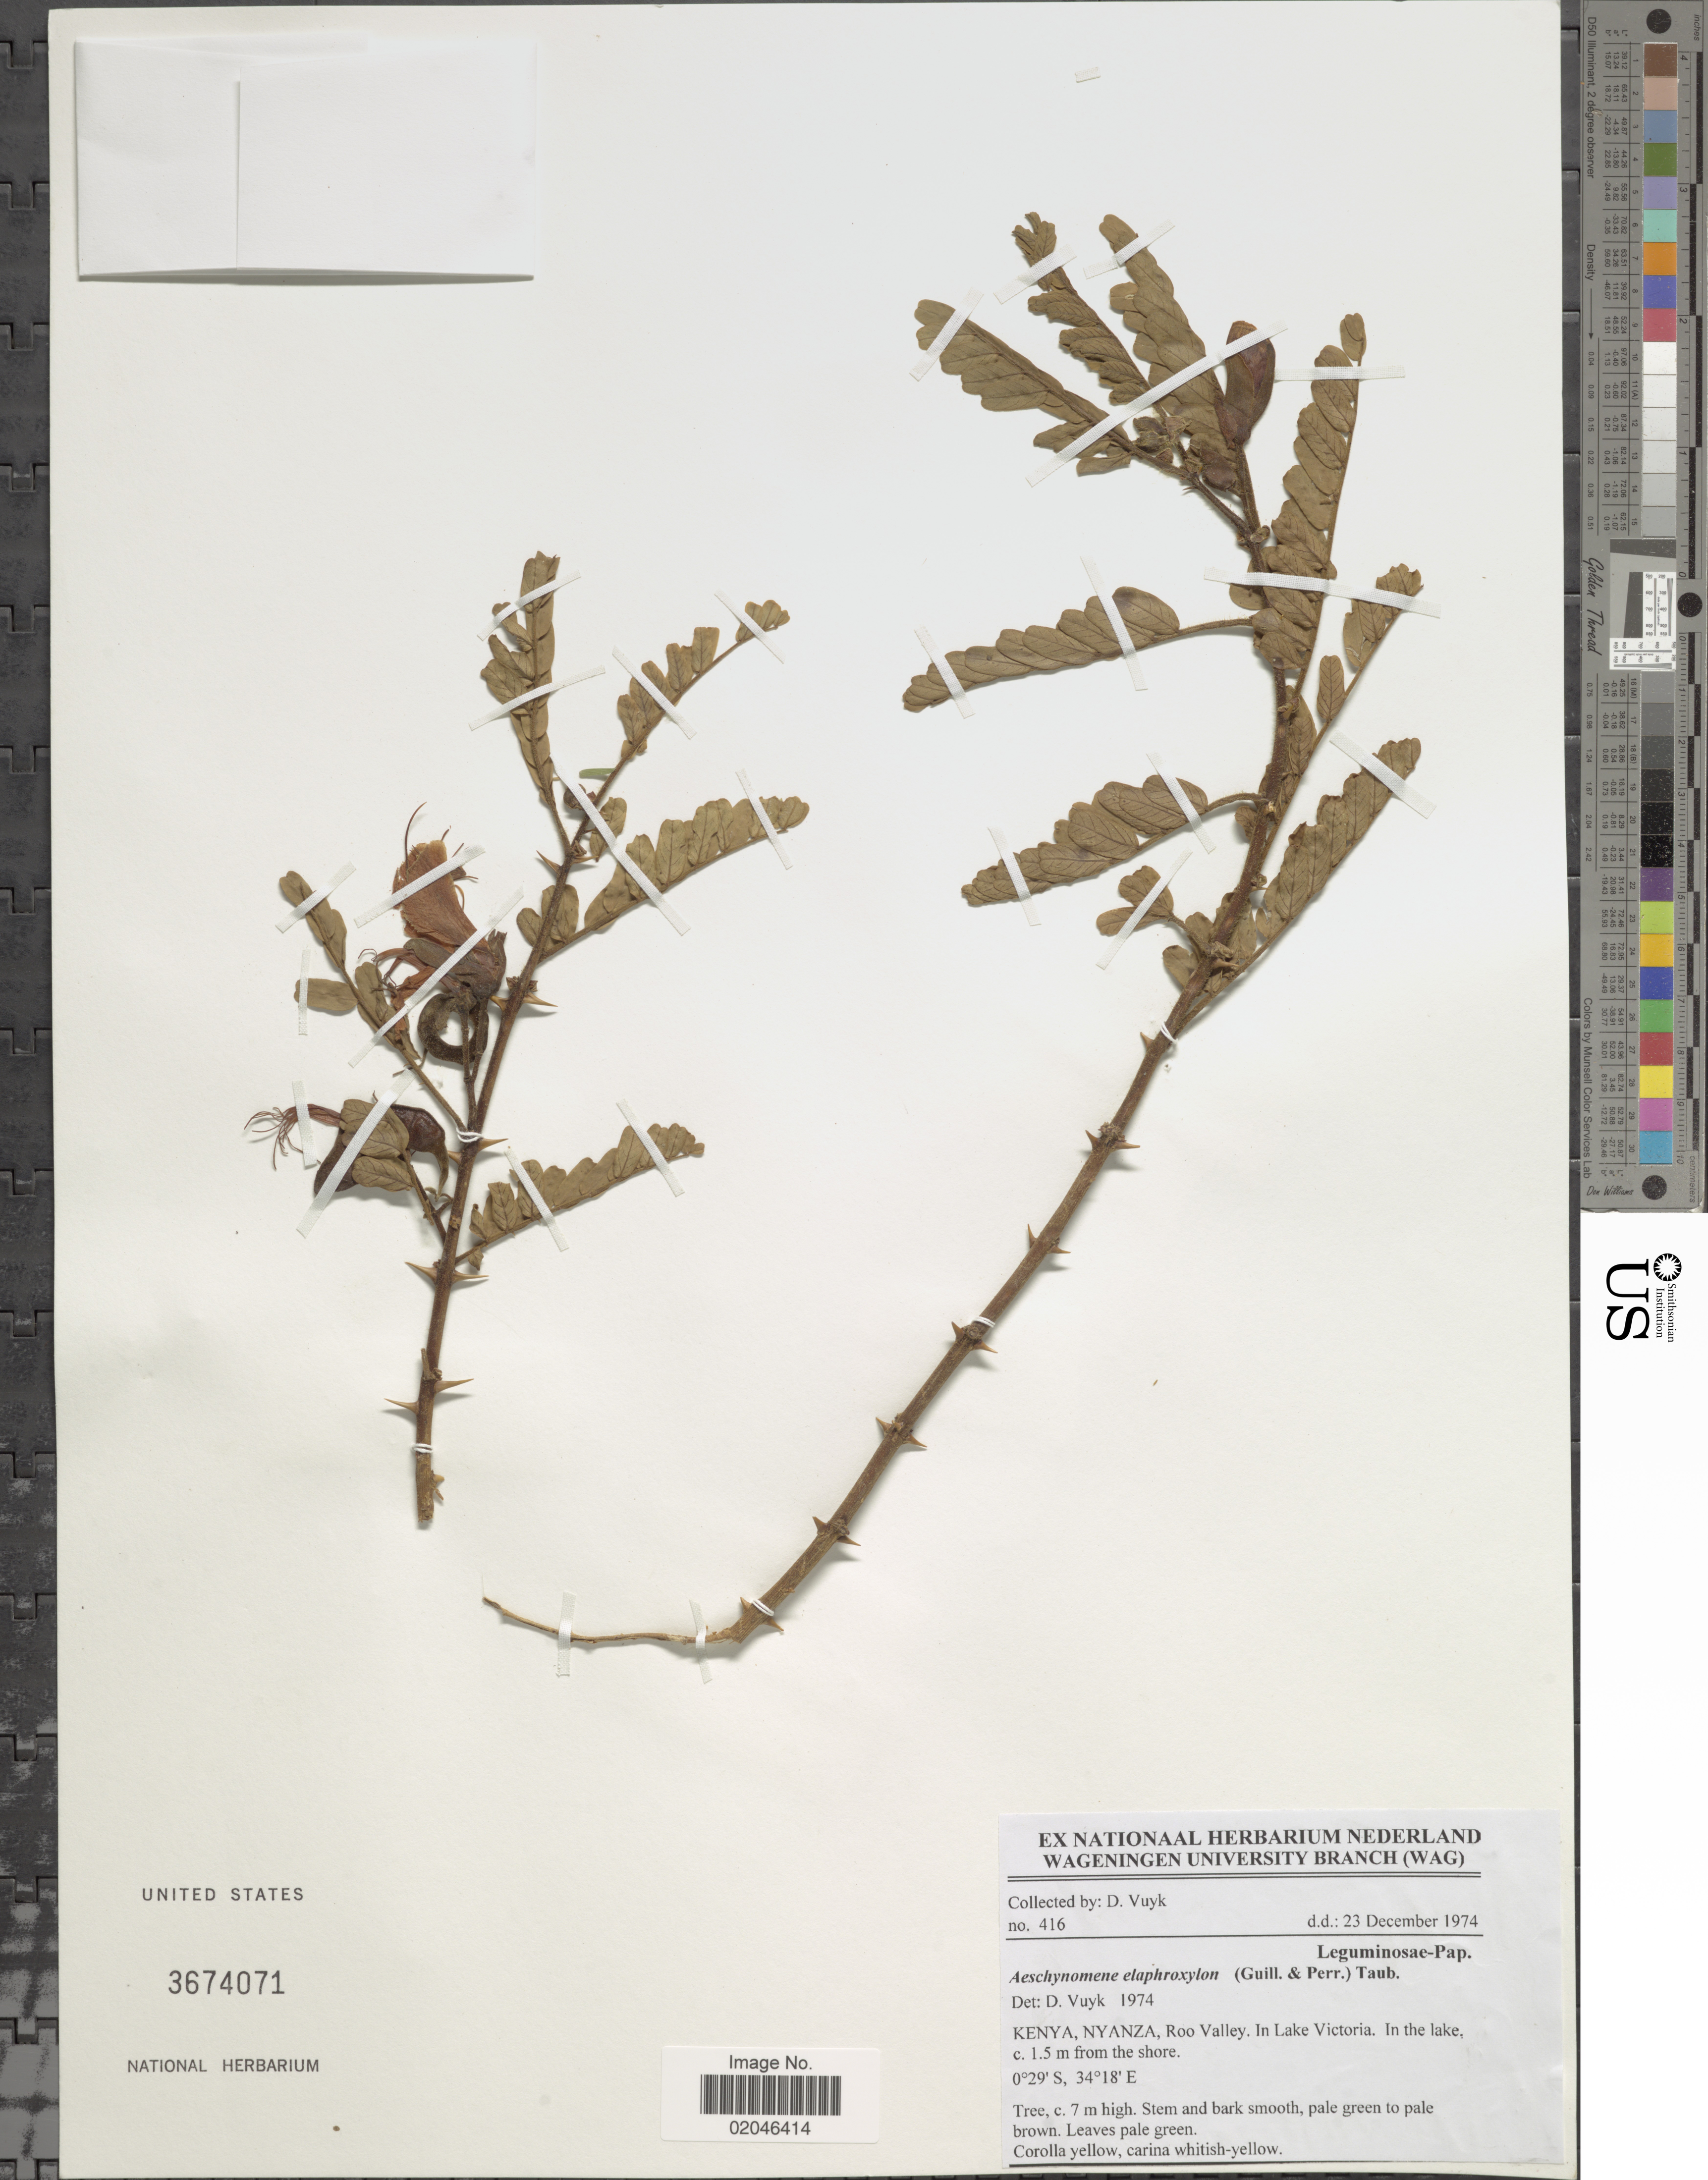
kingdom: Plantae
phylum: Tracheophyta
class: Magnoliopsida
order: Fabales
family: Fabaceae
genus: Aeschynomene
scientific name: Aeschynomene elaphroxylon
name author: (Guill. & Perr.) Taub.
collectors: D. Vuyk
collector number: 416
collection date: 1974-12-23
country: Kenya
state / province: Homa Bay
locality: Roo Valley. In Lake Victoria. In the lake, c. 1.5 m from the shore. Nyanza.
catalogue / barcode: US 3674071